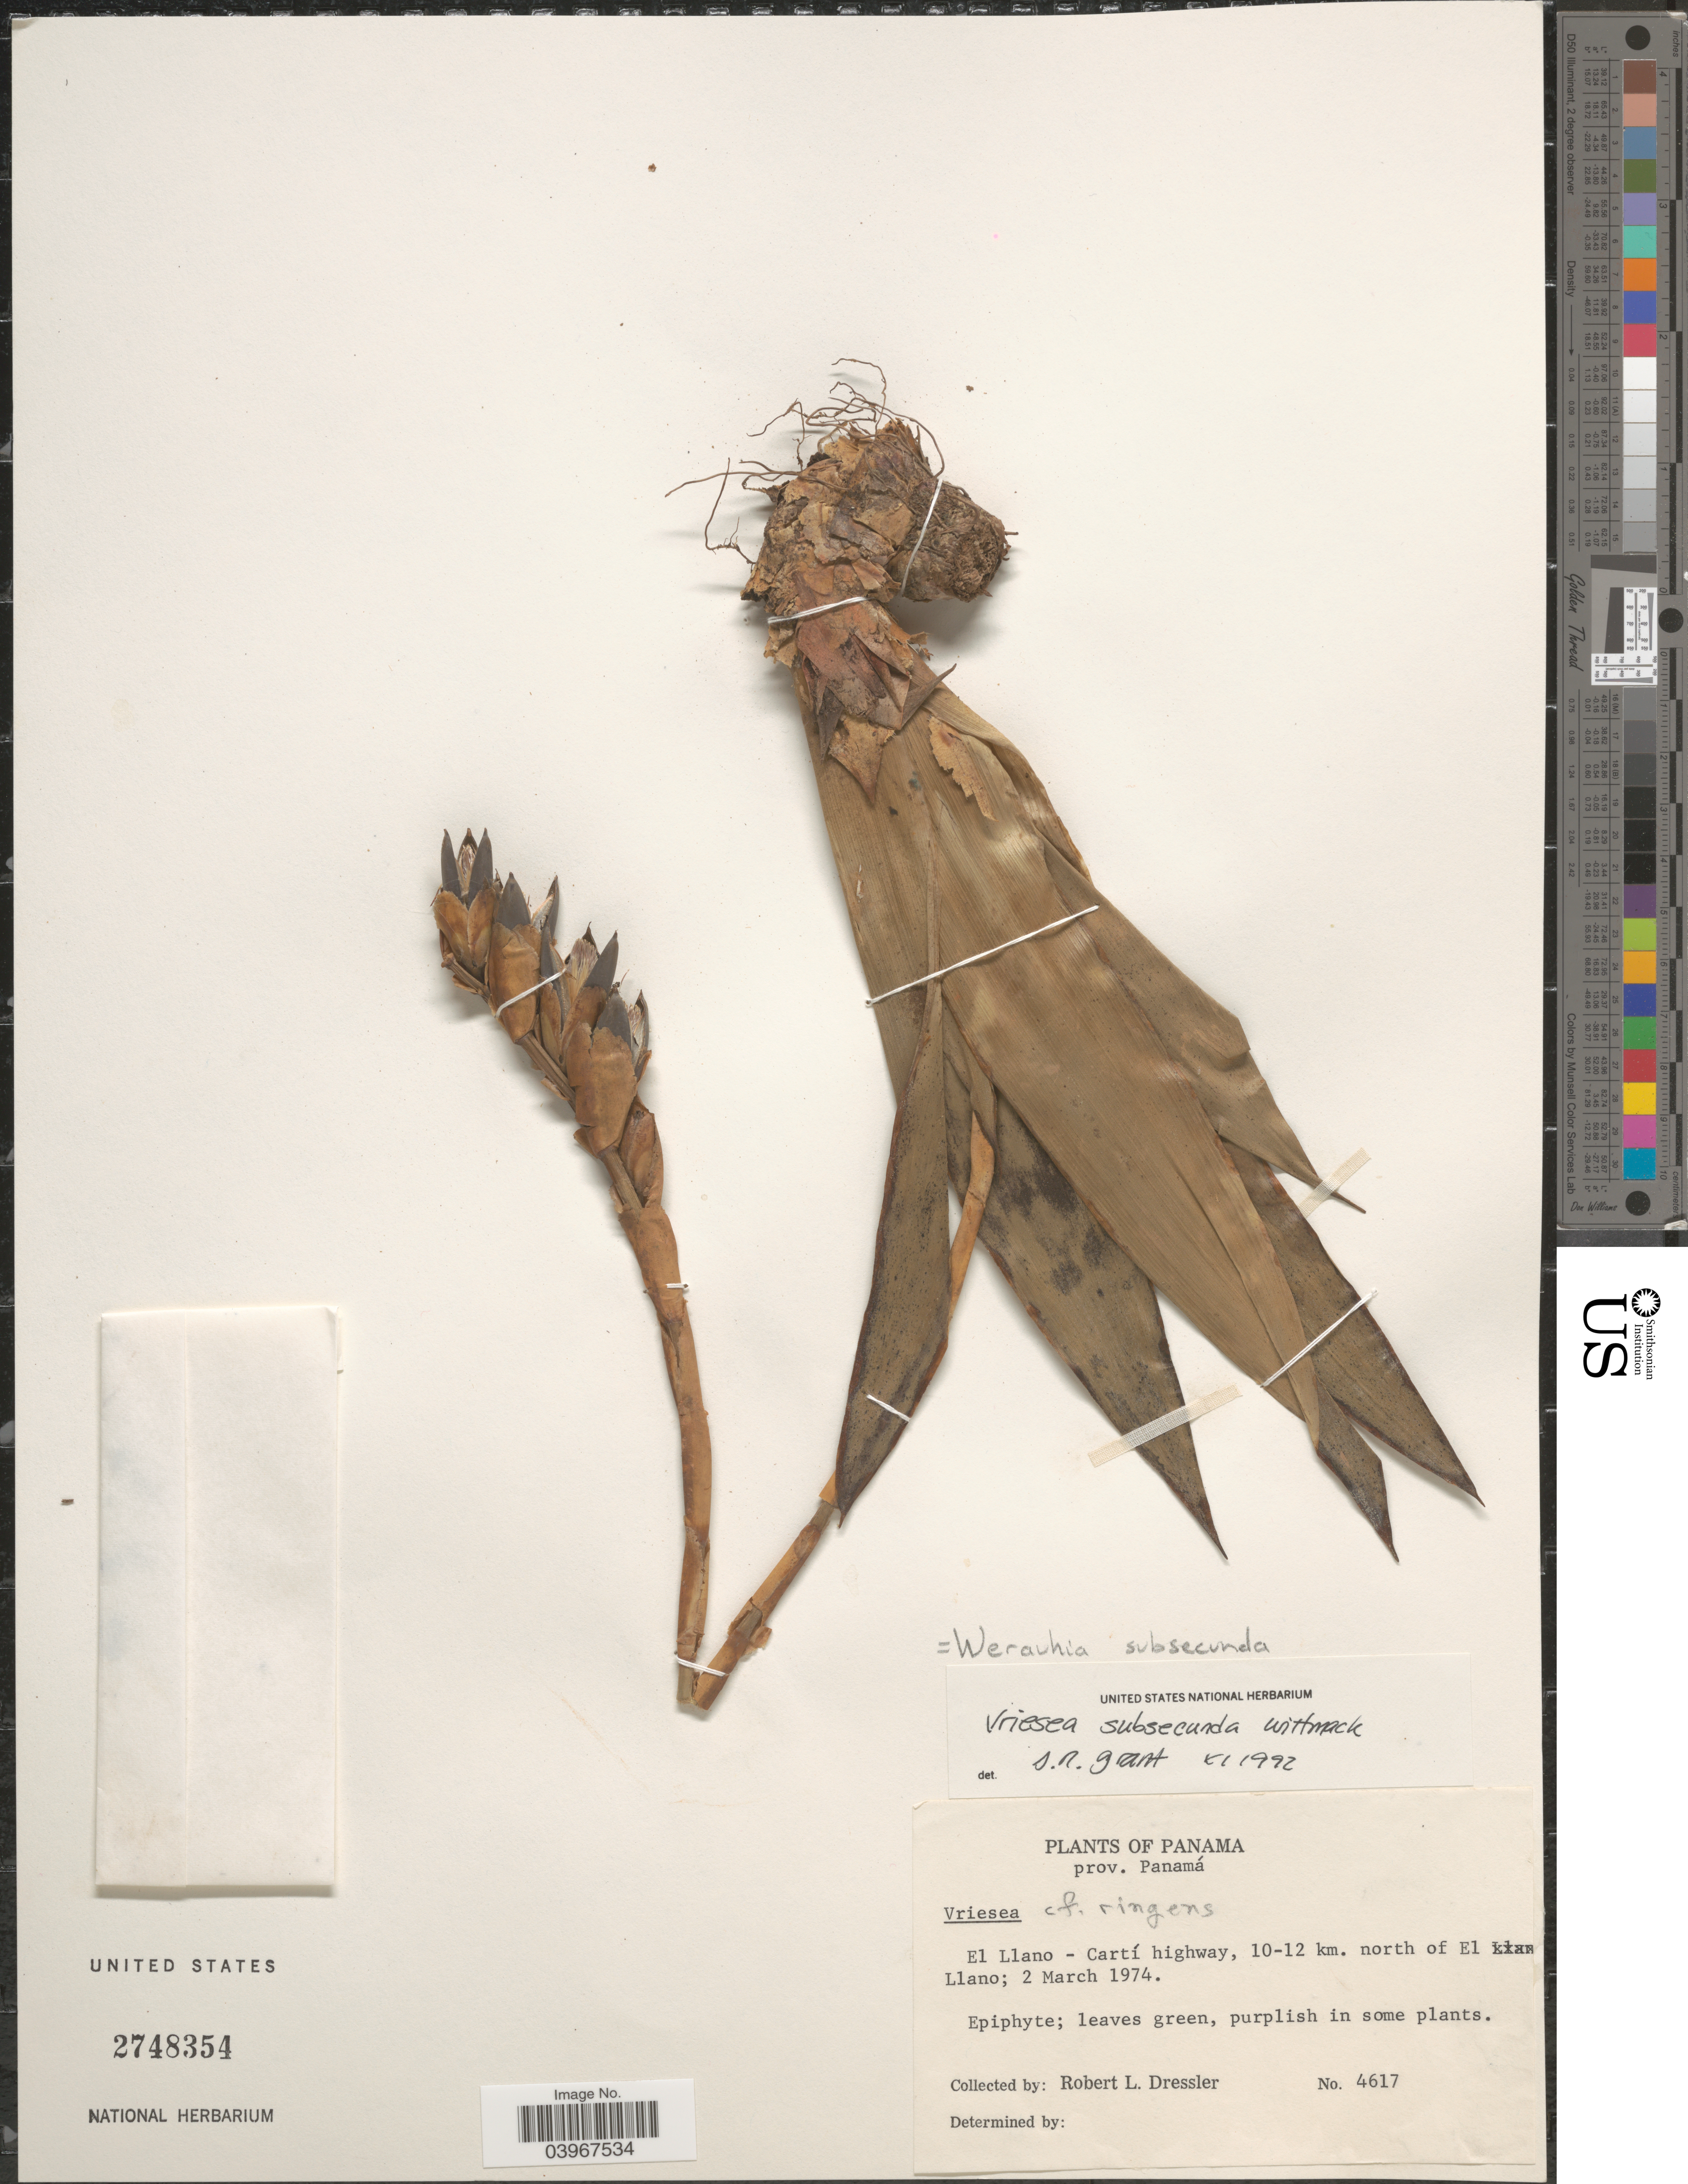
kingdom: Plantae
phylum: Tracheophyta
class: Liliopsida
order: Poales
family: Bromeliaceae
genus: Werauhia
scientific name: Werauhia subsecunda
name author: (Wittm.) J.R. Grant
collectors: R. Dressler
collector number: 4617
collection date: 1974-03-02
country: Panama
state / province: Panamá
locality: El Llano - Cartí highway, 10-12 km. north of El Llano.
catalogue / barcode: US 2748354